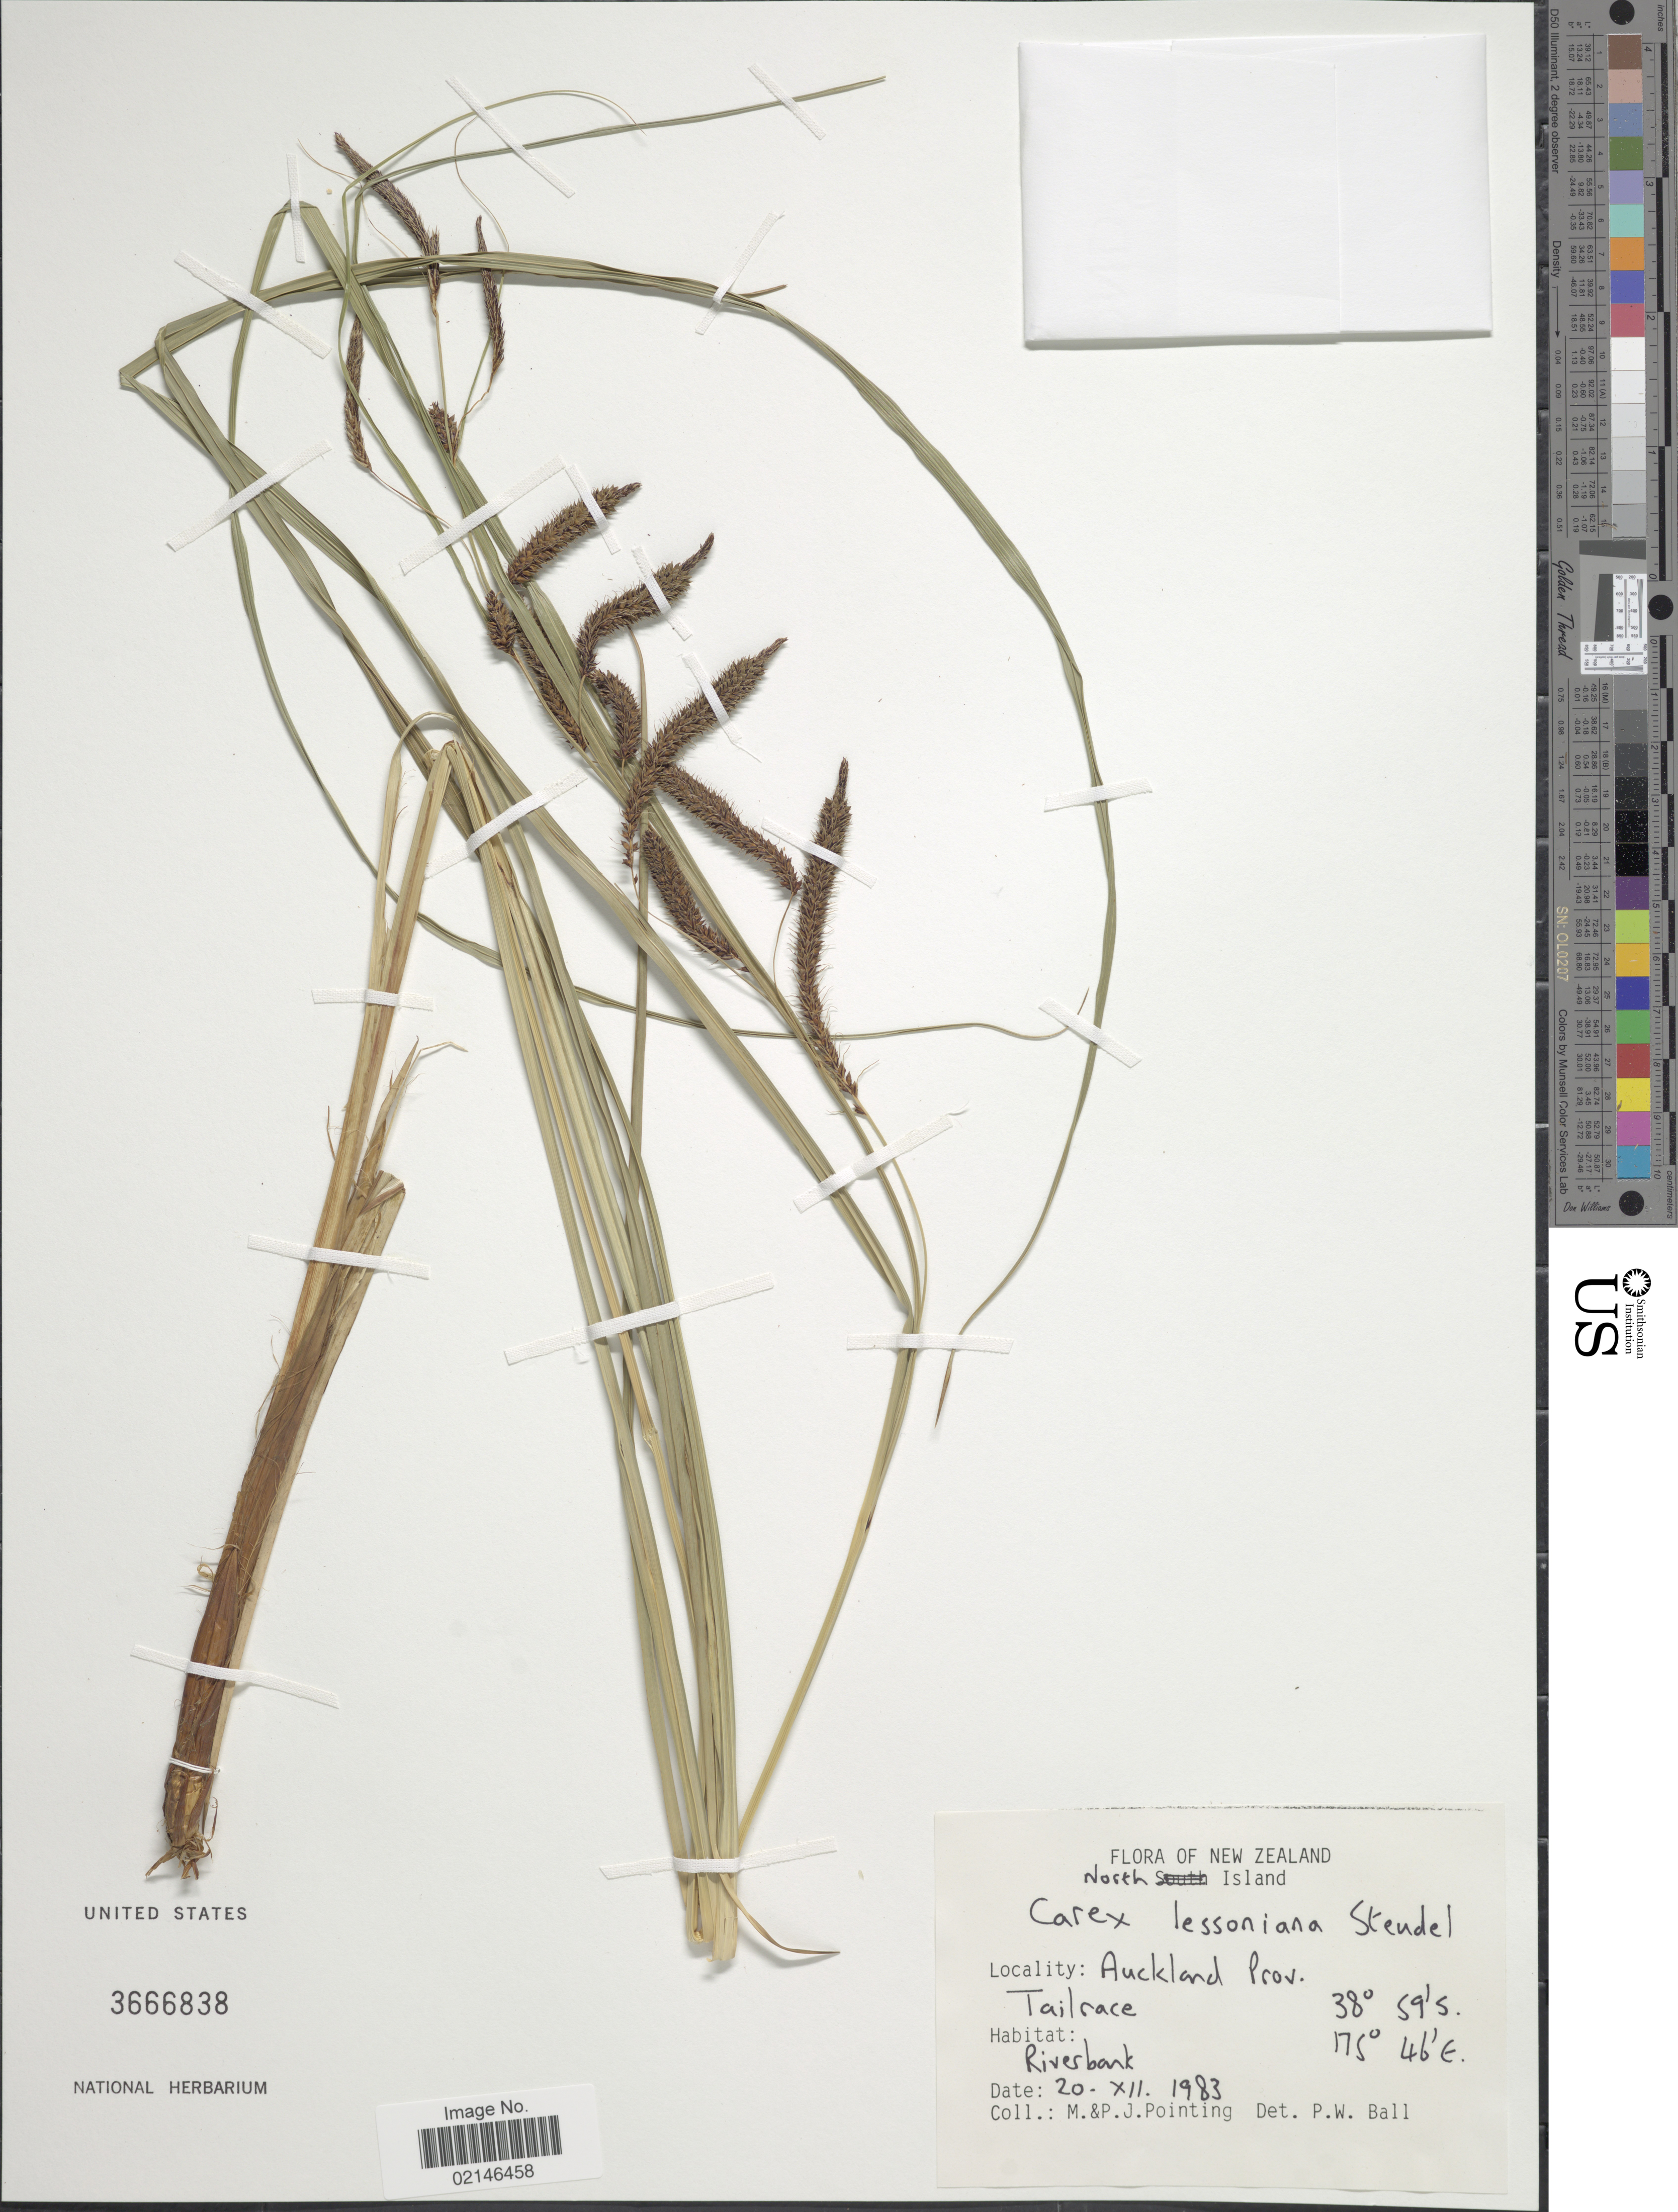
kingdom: Plantae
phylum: Tracheophyta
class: Liliopsida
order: Poales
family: Cyperaceae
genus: Carex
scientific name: Carex lessoniana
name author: Steud.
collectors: M. Pointing & P. Pointing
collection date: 1983-12-20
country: New Zealand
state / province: Auckland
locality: North Island, Auckland Prov.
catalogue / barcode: US 3666838